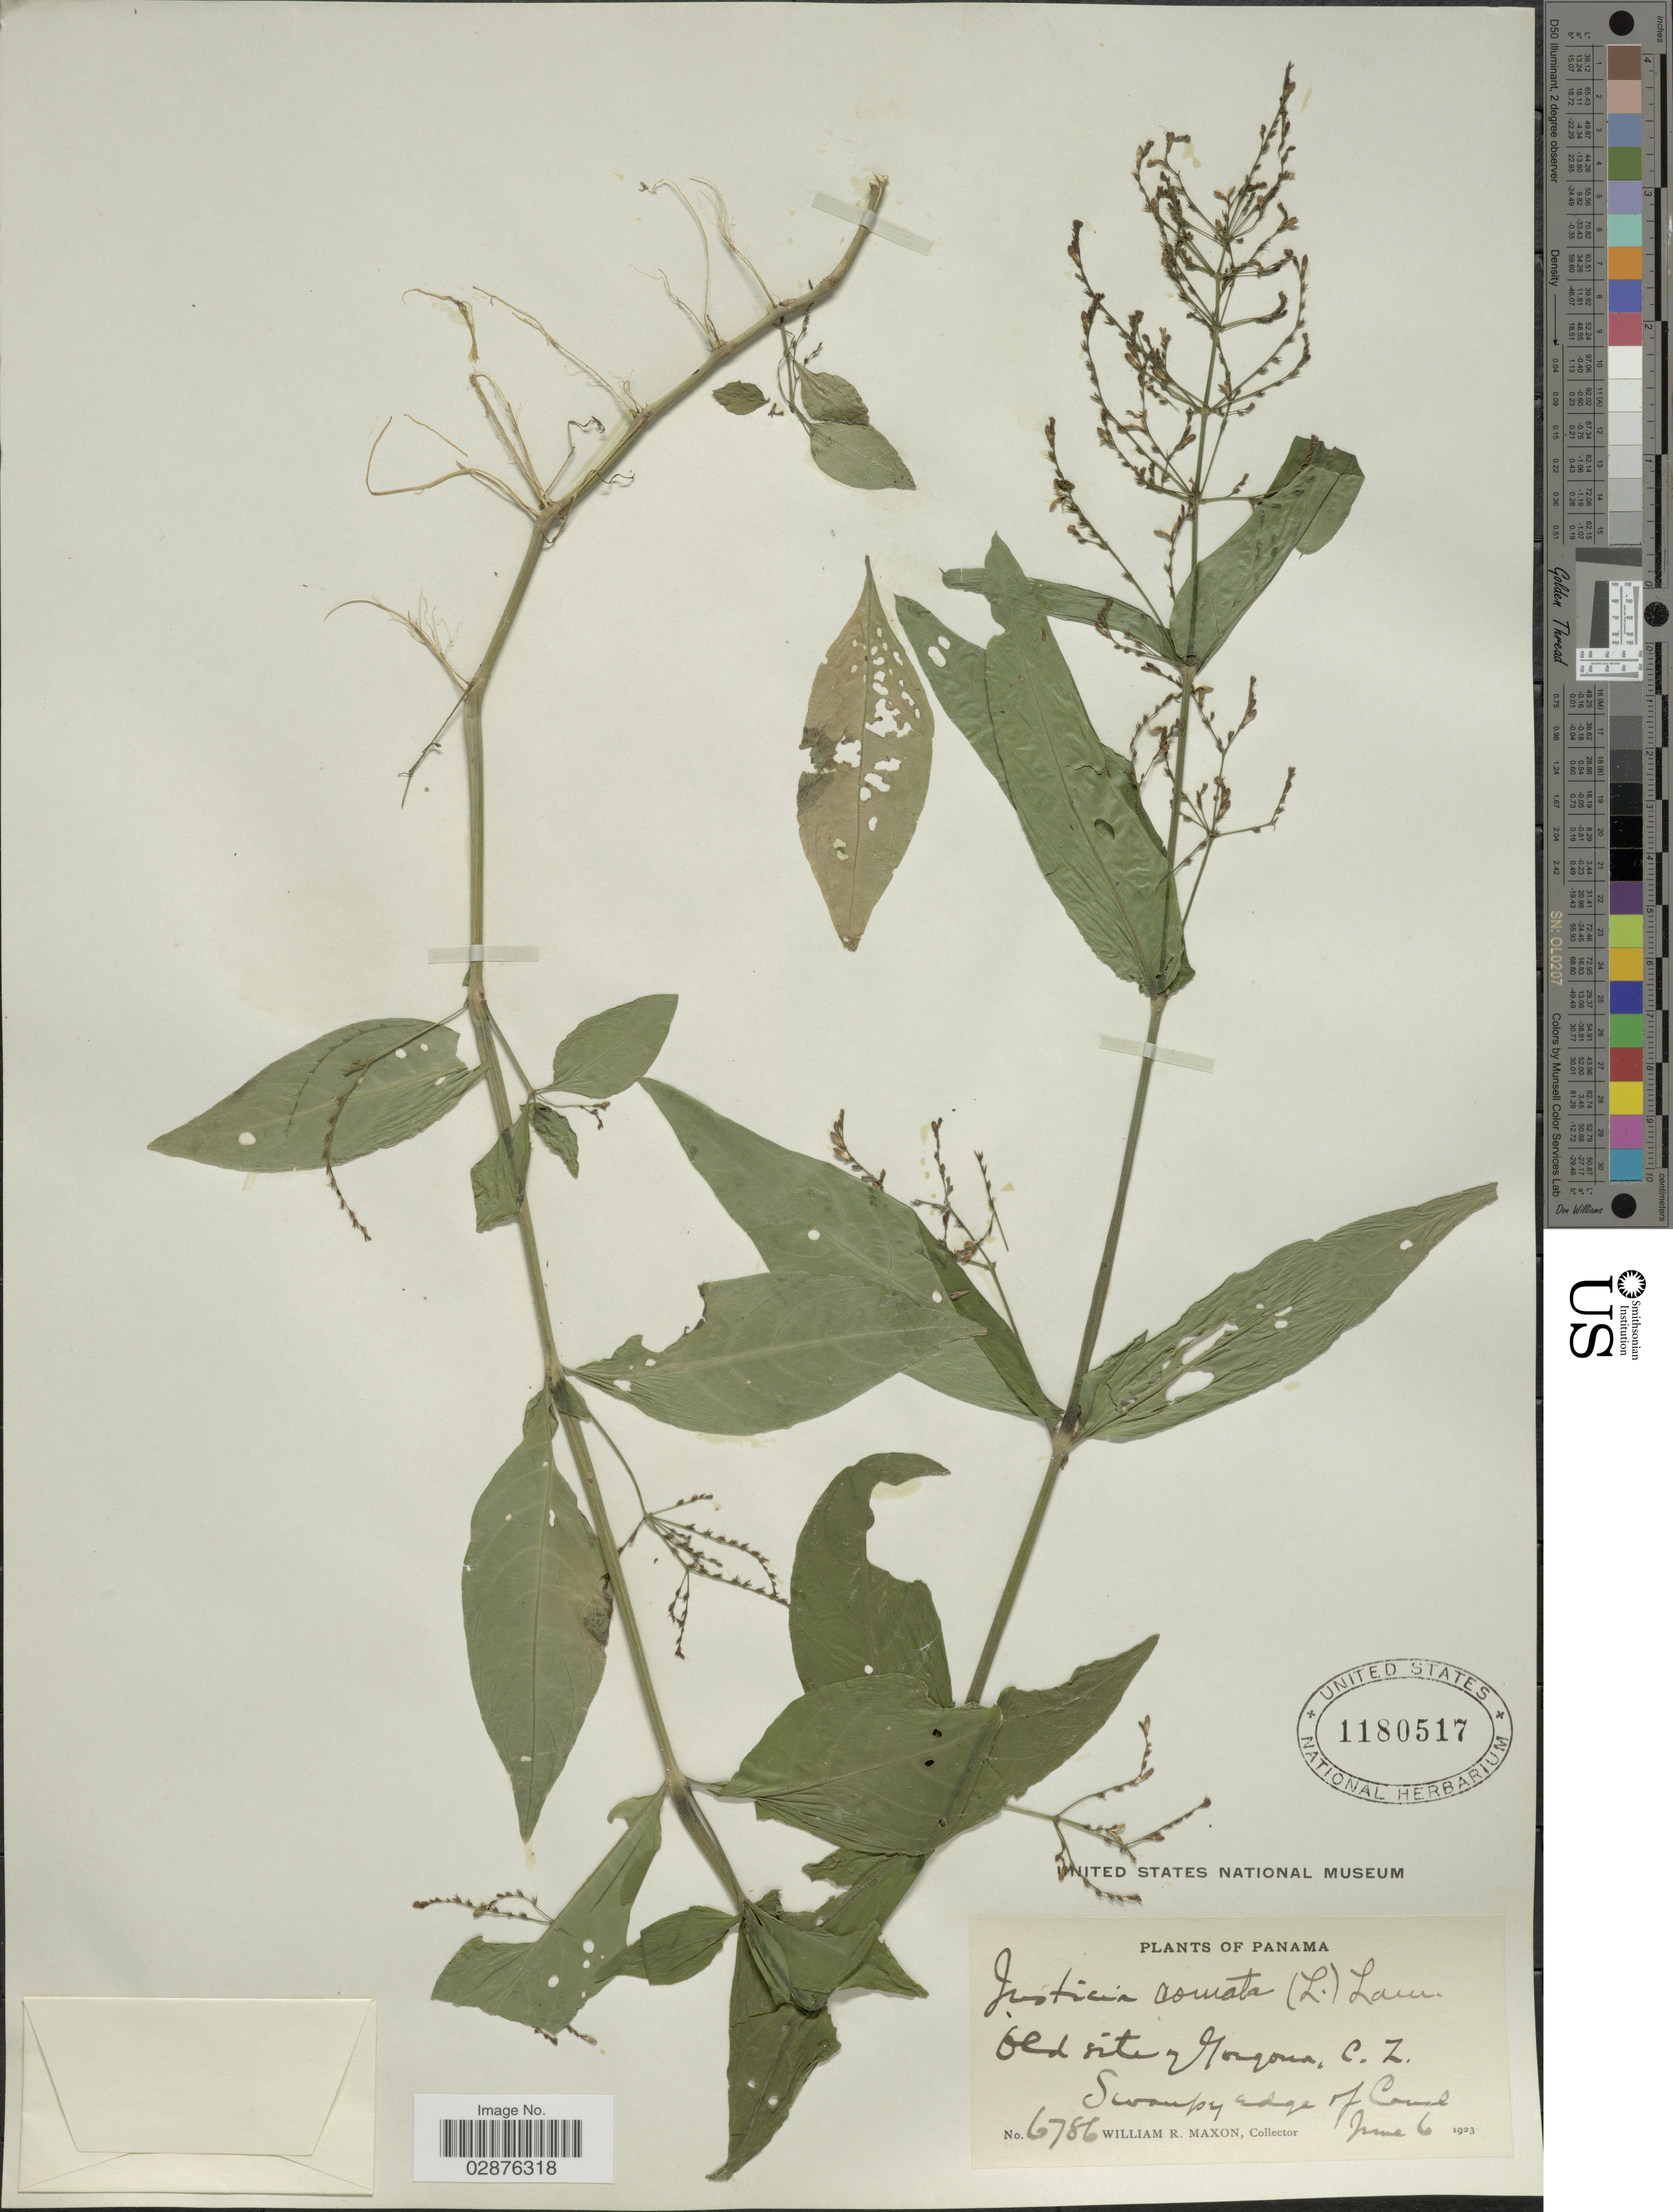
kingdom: Plantae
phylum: Tracheophyta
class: Magnoliopsida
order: Lamiales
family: Acanthaceae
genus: Justicia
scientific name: Justicia comata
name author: (L.) Lam.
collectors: W. R. Maxon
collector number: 6786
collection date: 1923-06-06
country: Panama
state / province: Colón / Panamá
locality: Old site & Gorgona, C.Z.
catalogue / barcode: US 1180517